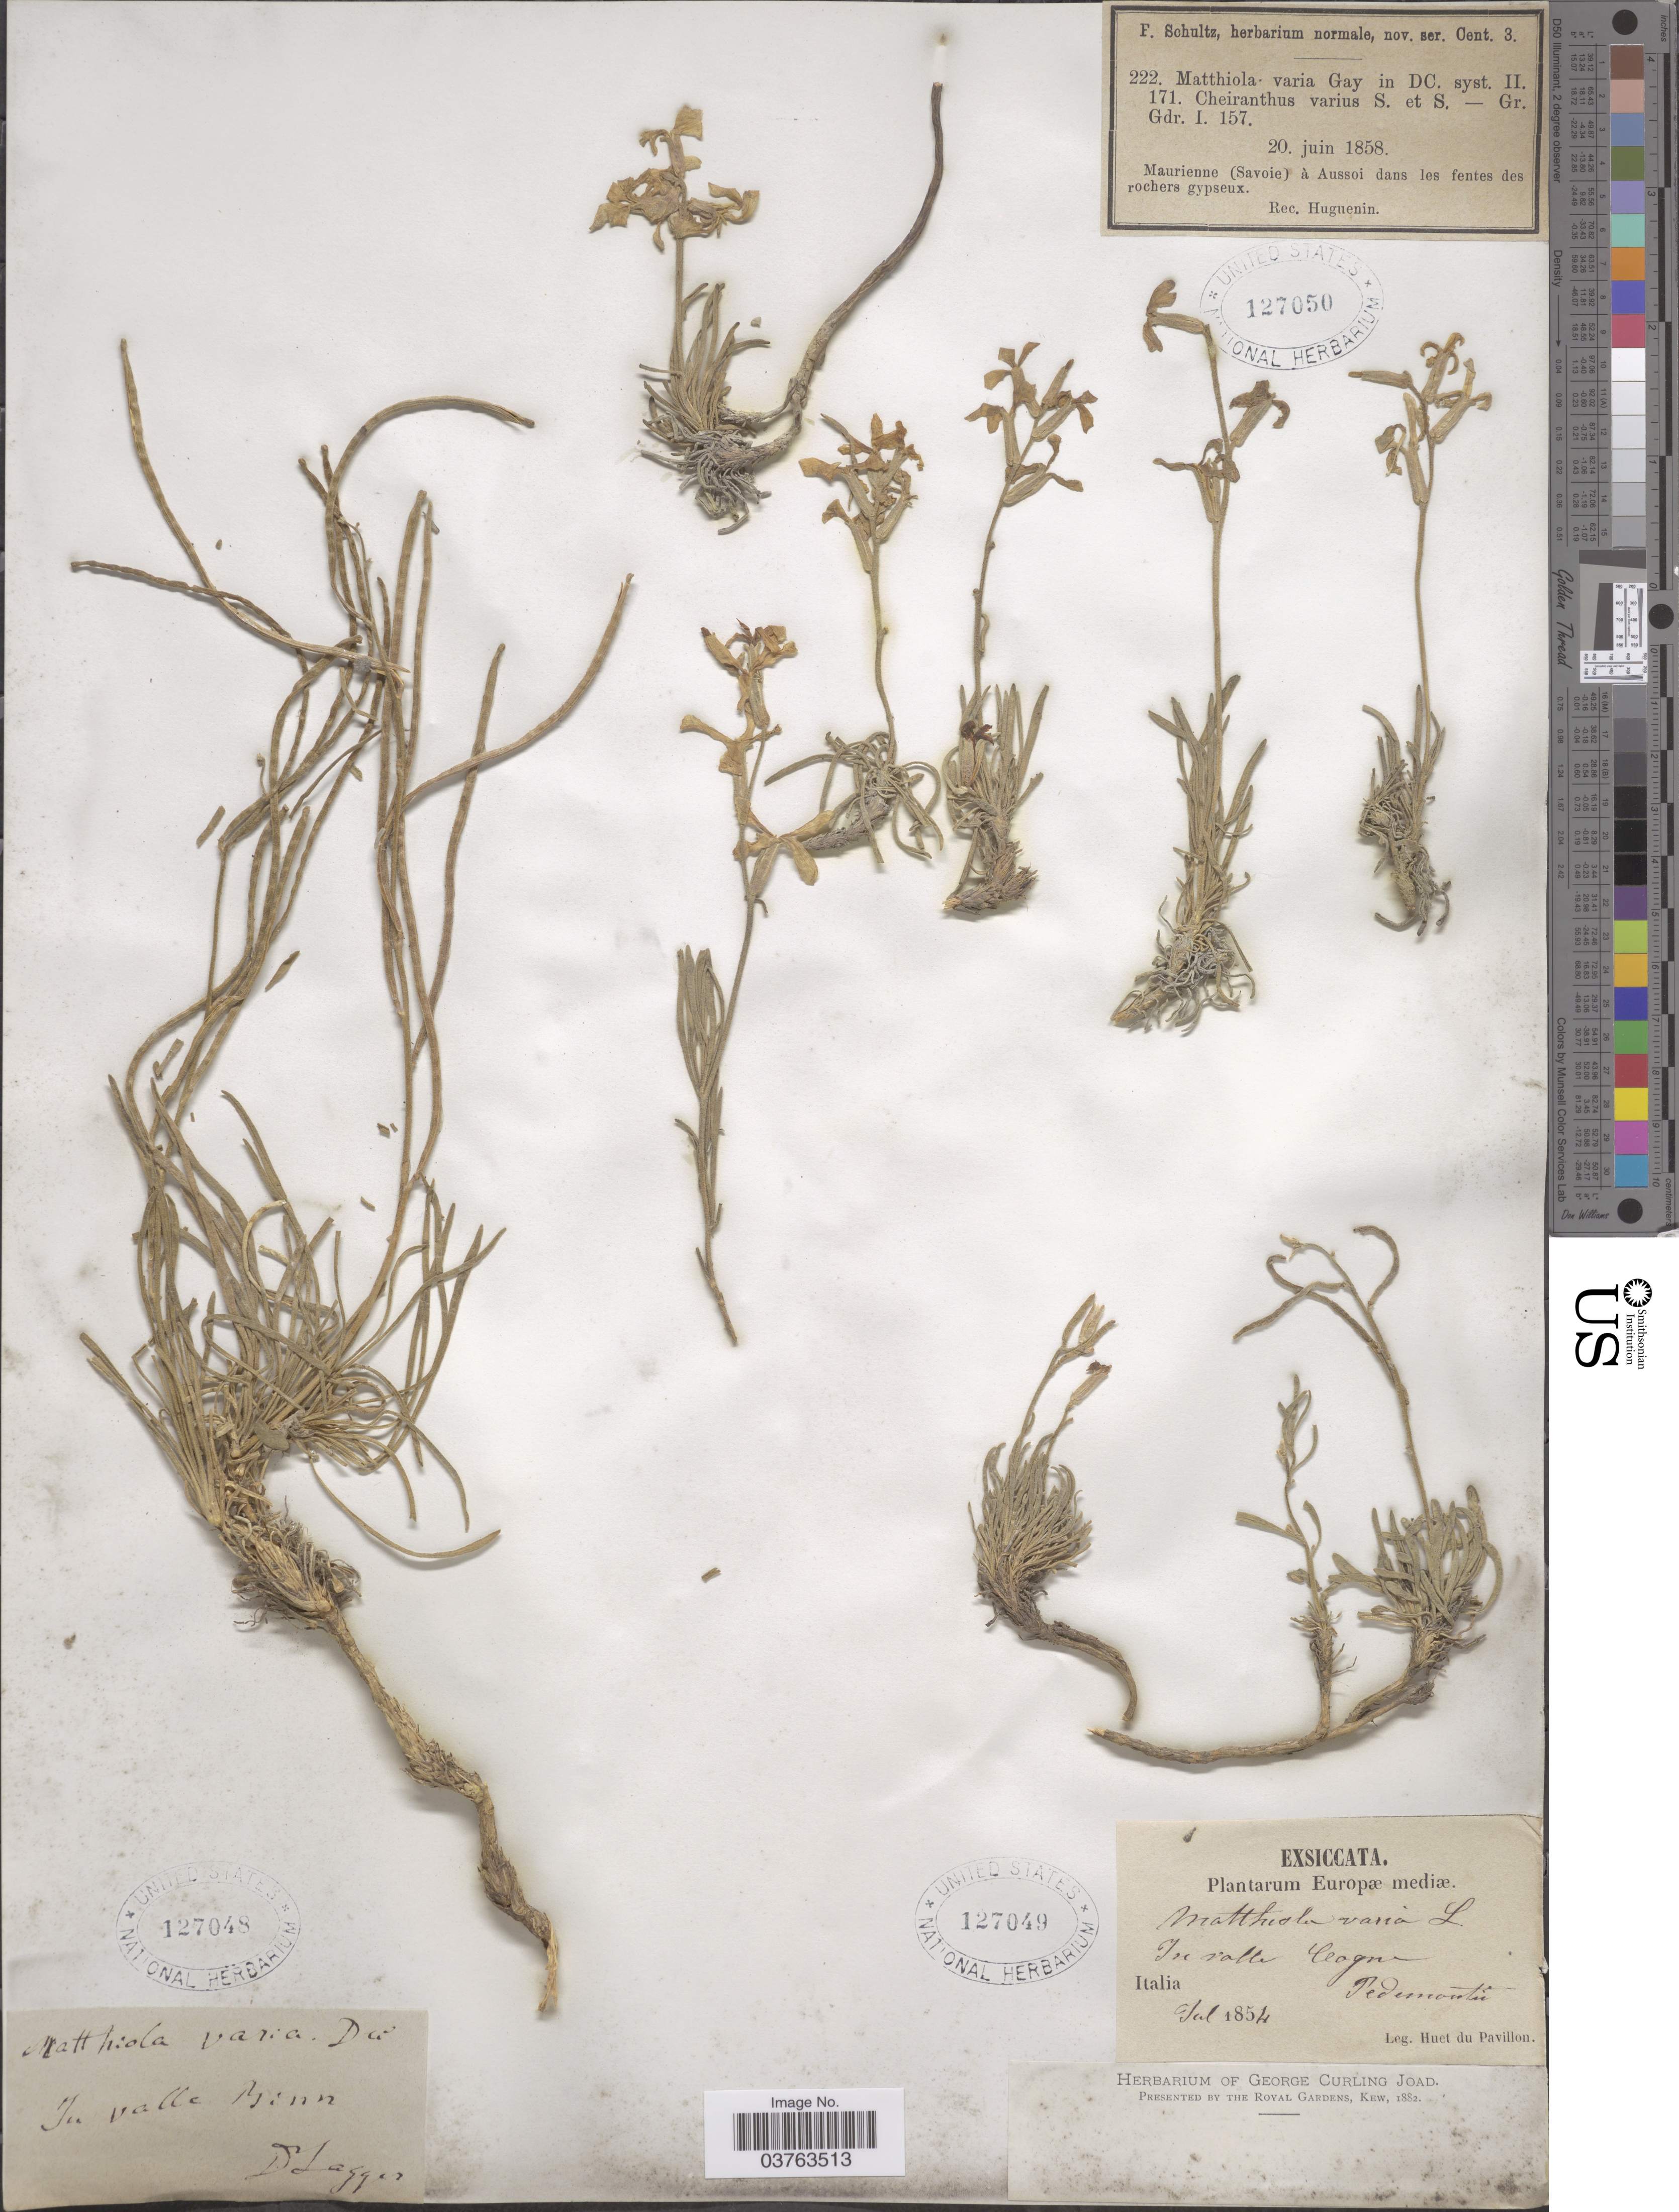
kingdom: Plantae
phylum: Tracheophyta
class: Magnoliopsida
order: Brassicales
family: Brassicaceae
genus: Matthiola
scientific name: Matthiola varia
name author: DC.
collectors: Huet du Pavillon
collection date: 1854-07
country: Italy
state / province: Piedmont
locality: Europæ mediæ. In valle Cogne, Pedemontis.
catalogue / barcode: US 127049-2